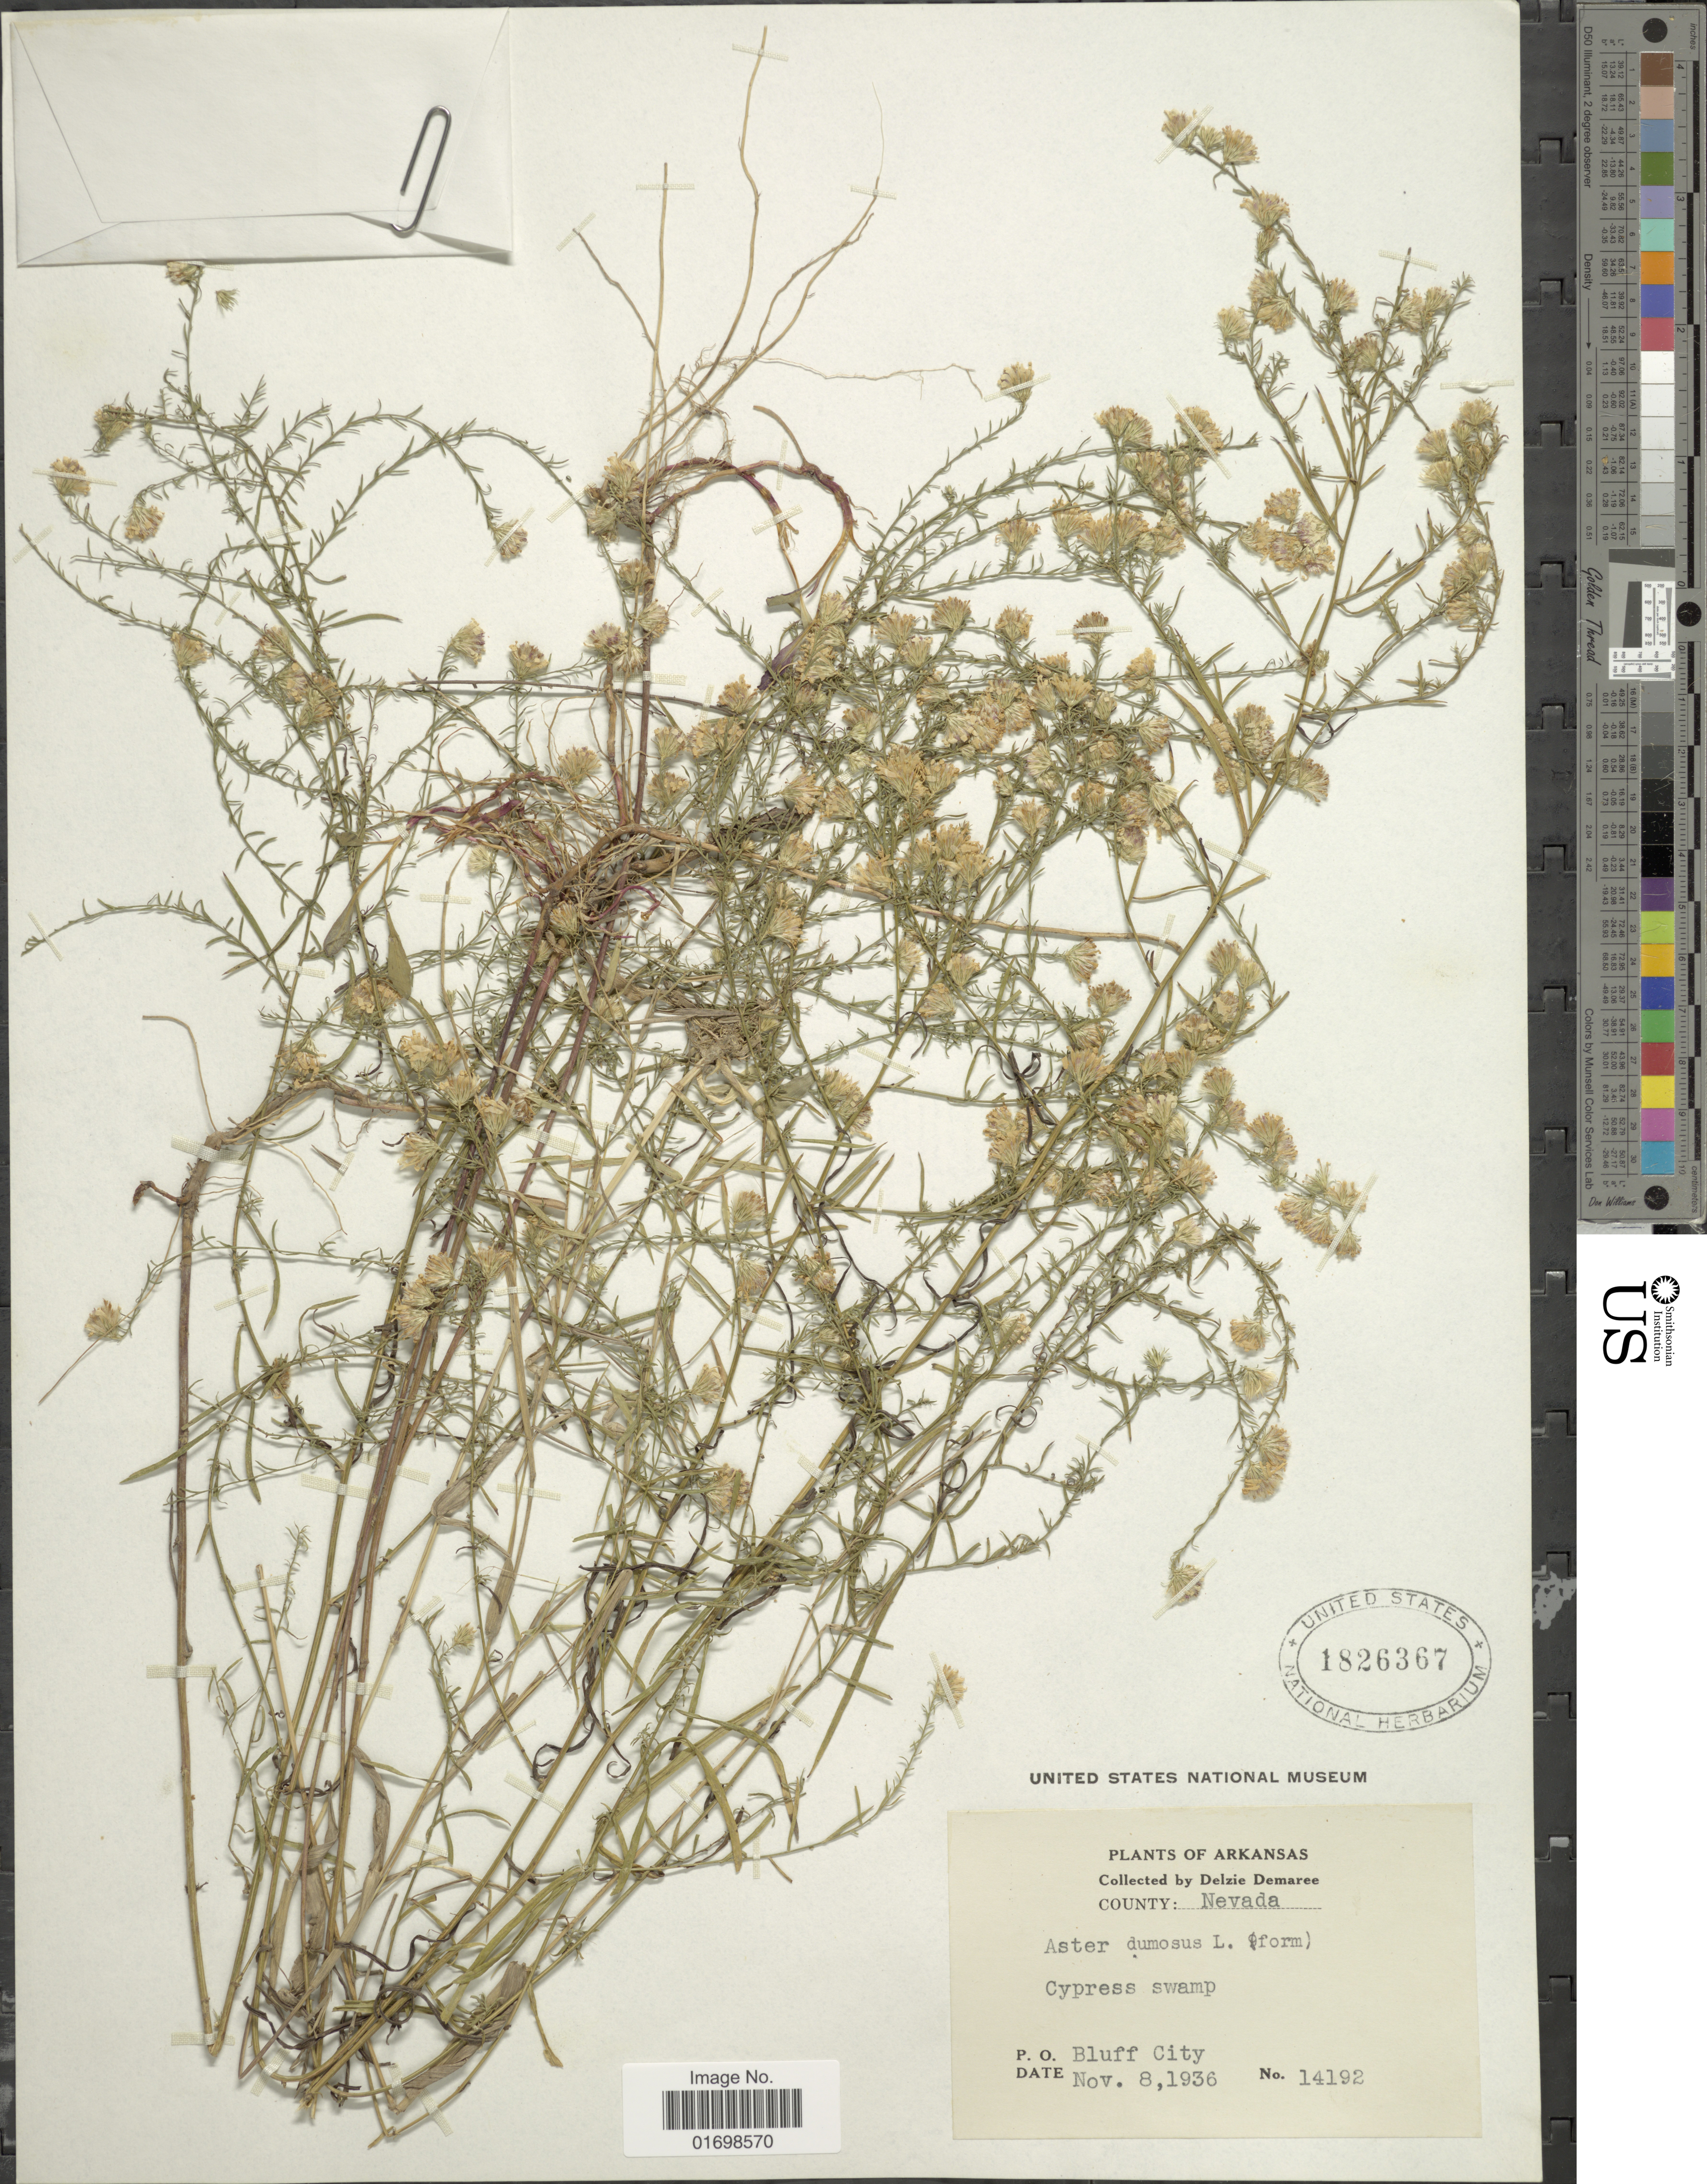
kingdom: Plantae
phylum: Tracheophyta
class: Magnoliopsida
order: Asterales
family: Asteraceae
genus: Symphyotrichum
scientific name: Symphyotrichum dumosum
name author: (L.) G.L. Nesom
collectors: D. Demaree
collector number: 14192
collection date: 1936-11-08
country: United States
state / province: Arkansas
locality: Arkansas, County: Nevada, Bluff City.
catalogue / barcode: US 1826367